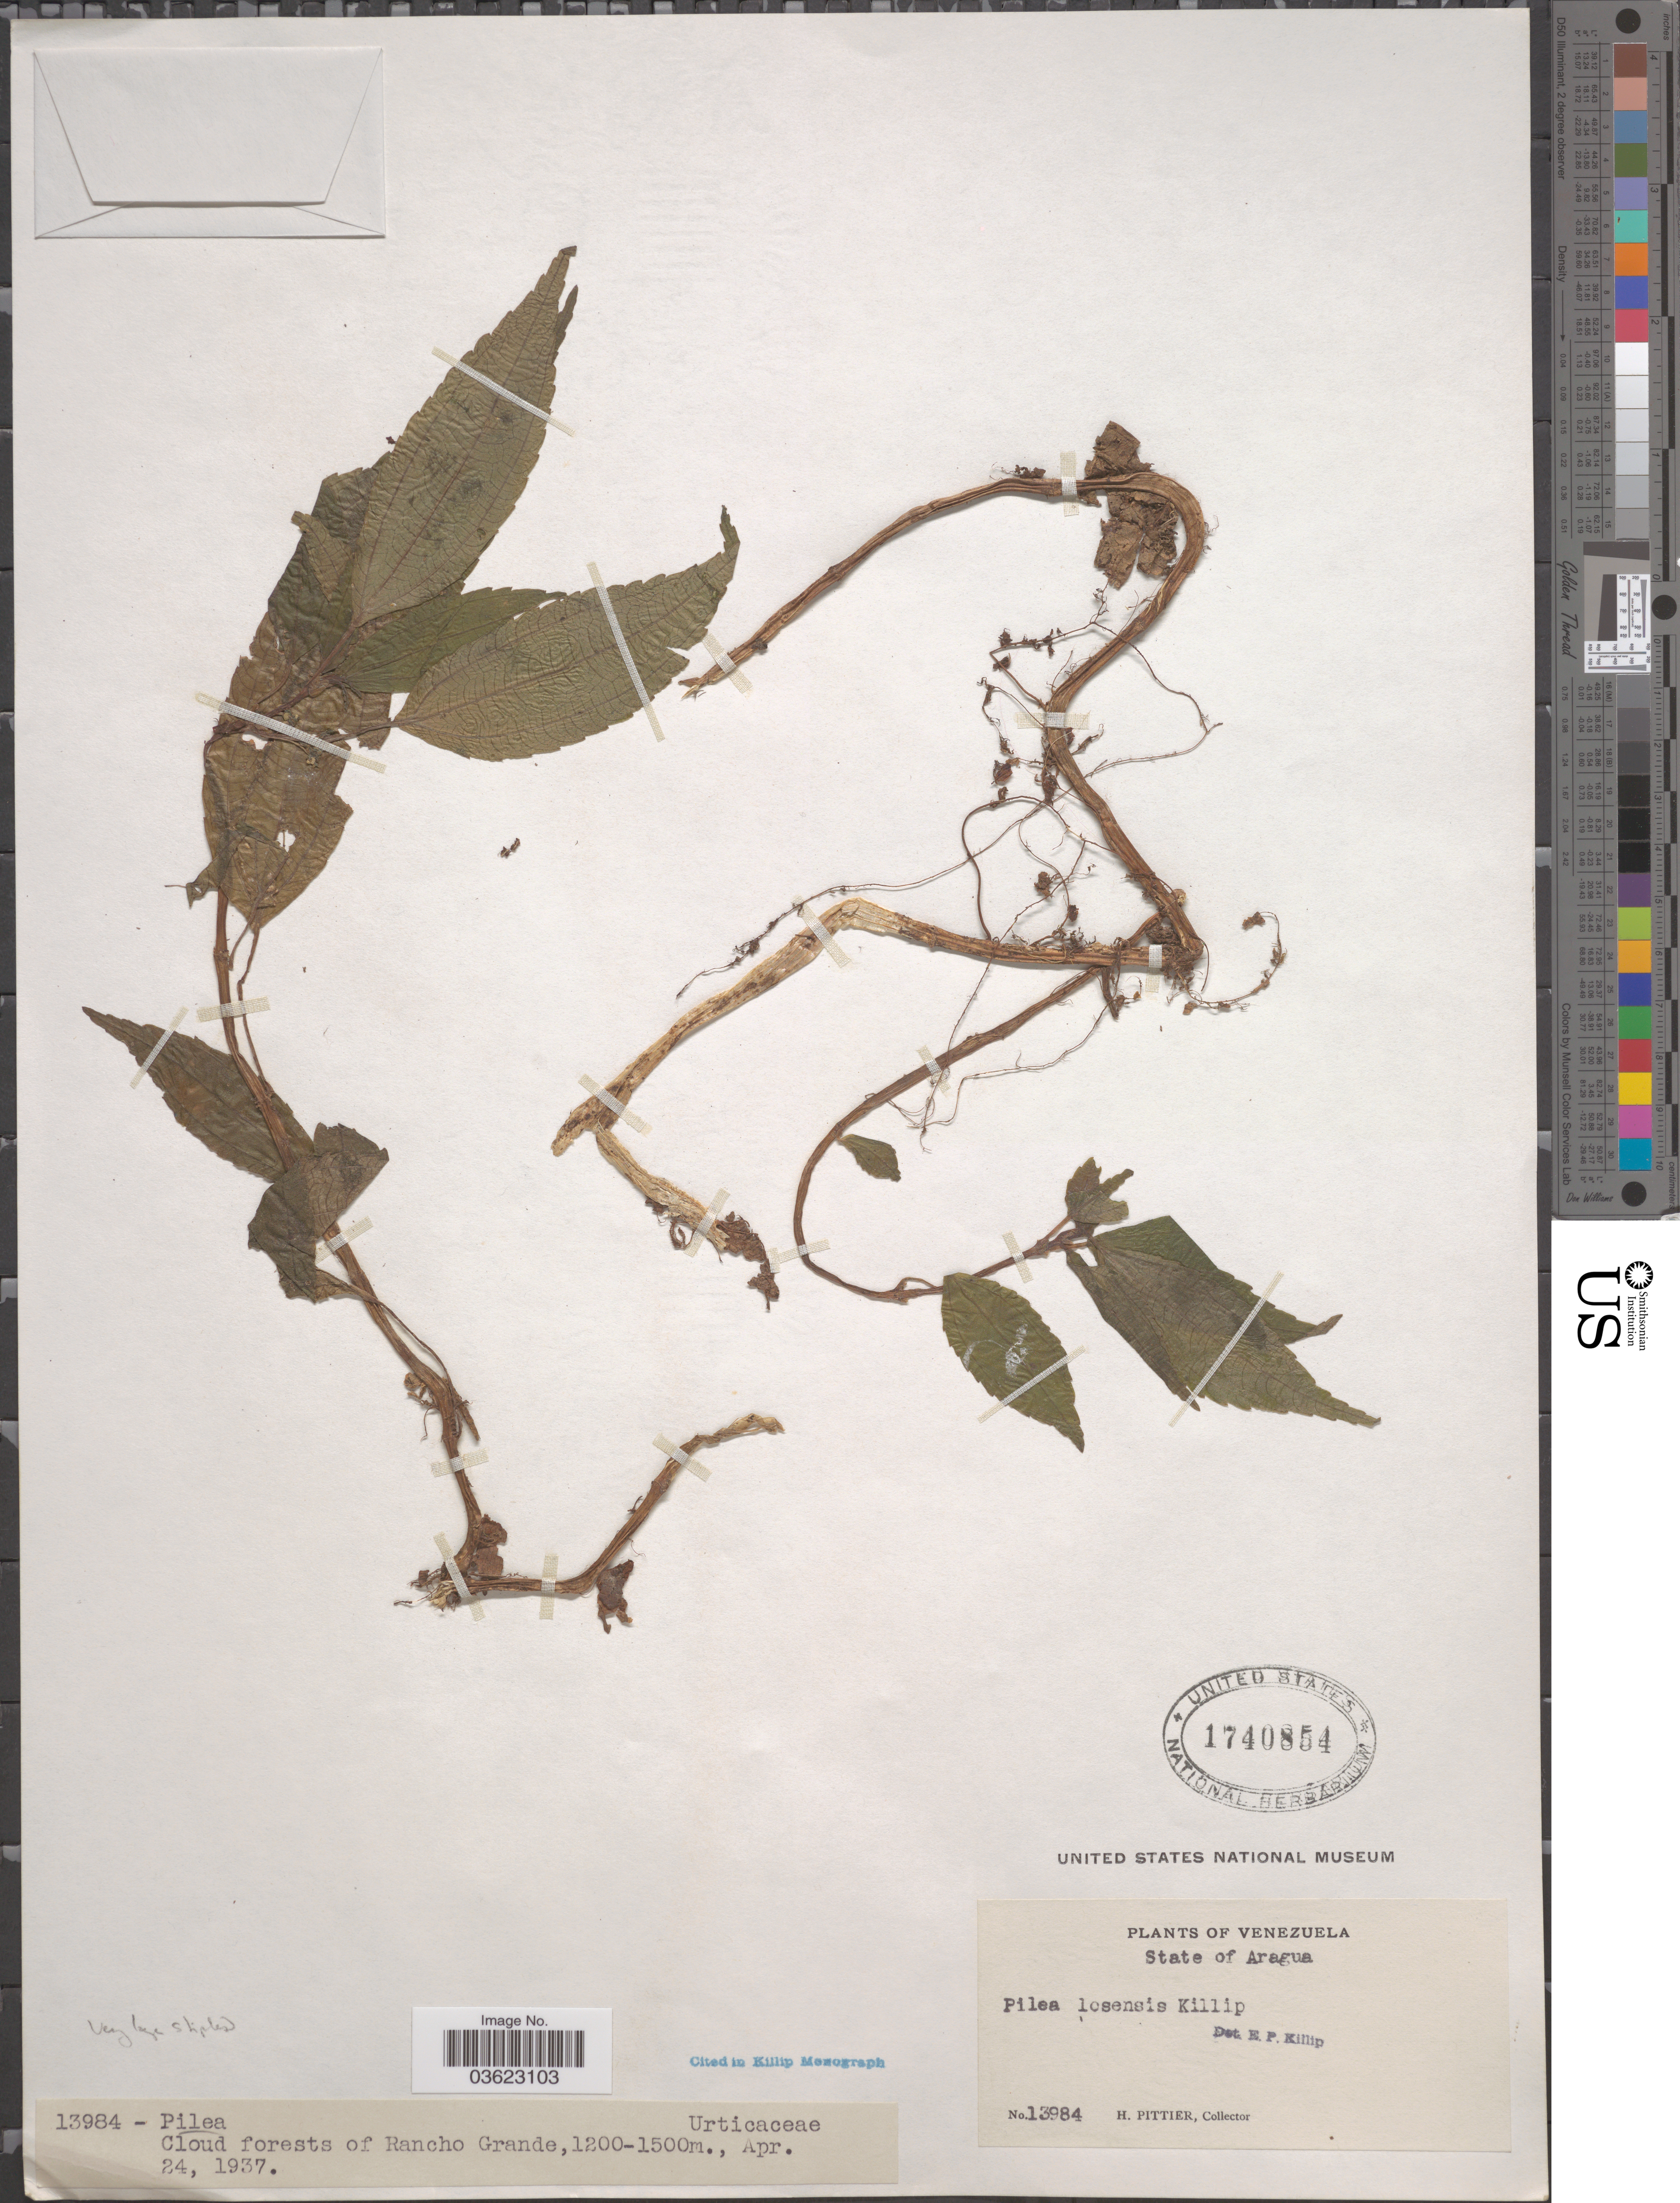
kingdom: Plantae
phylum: Tracheophyta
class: Magnoliopsida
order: Rosales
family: Urticaceae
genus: Pilea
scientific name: Pilea losensis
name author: Killip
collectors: H. F. Pittier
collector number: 13984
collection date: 1937-04-24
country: Venezuela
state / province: Aragua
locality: Cloud forests of Rancho Grande.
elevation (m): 1200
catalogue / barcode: US 1740854